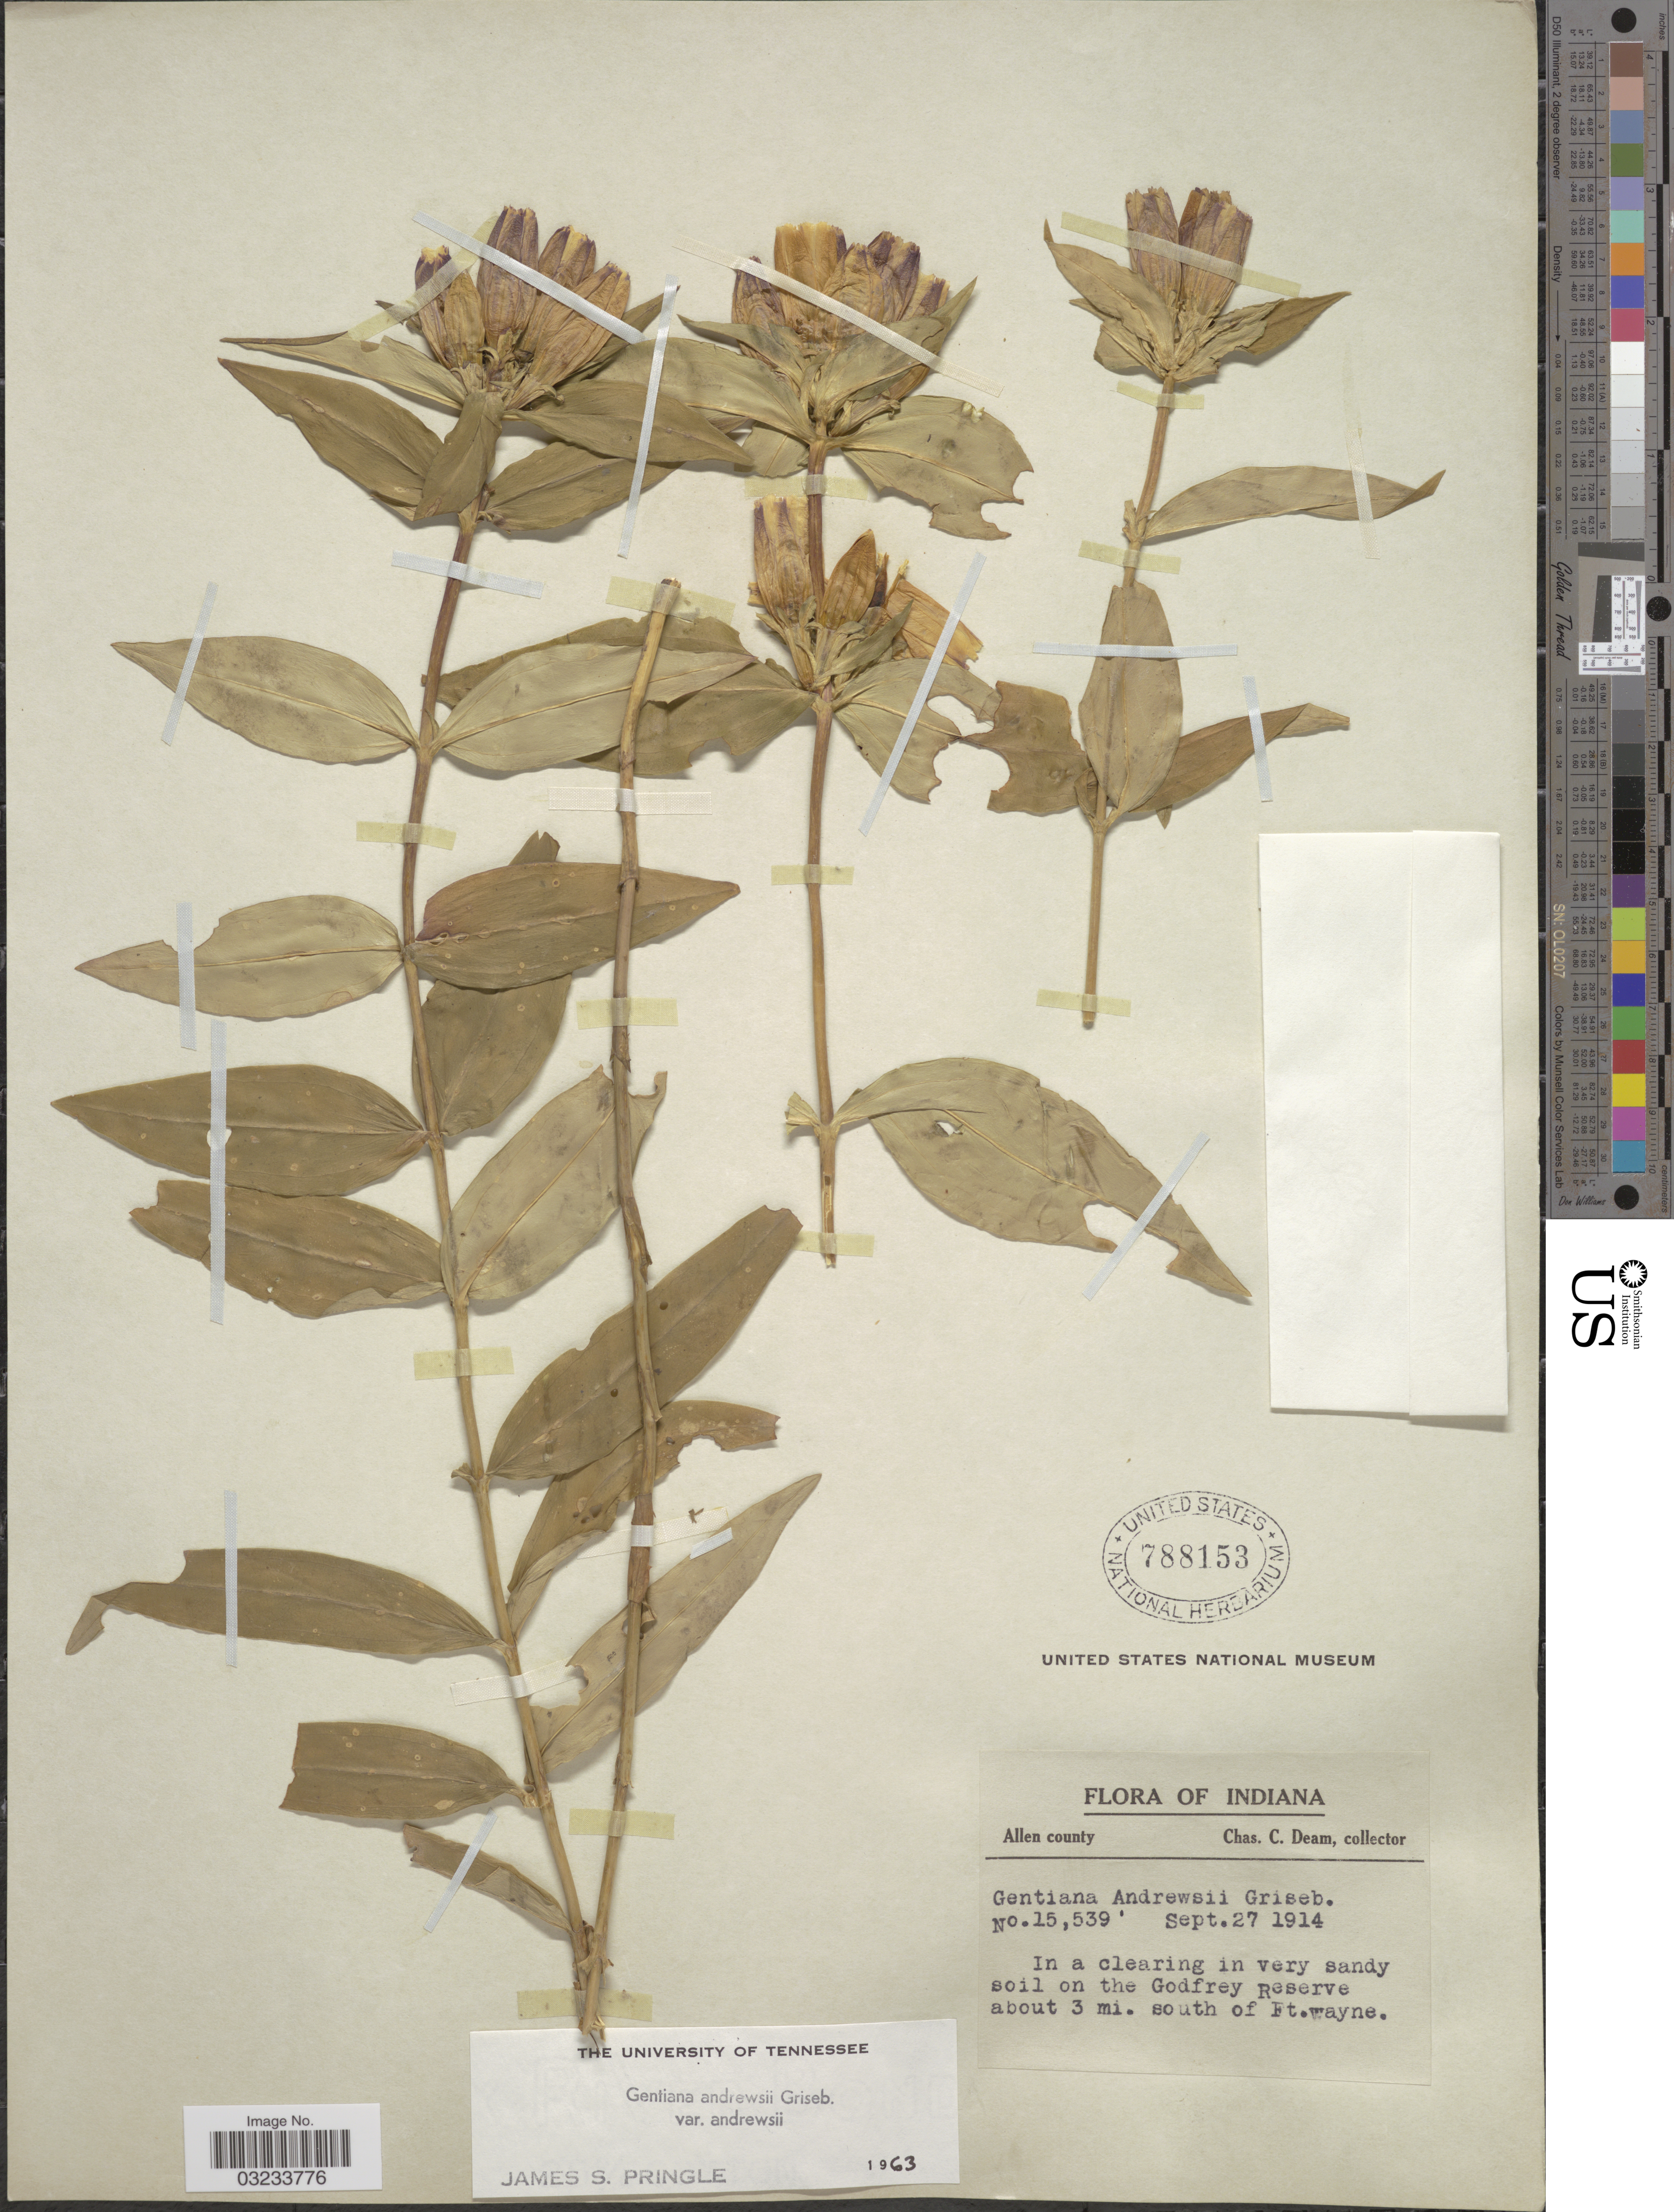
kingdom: Plantae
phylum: Tracheophyta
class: Magnoliopsida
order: Gentianales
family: Gentianaceae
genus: Gentiana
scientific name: Gentiana andrewsii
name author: Griseb.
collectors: C. C. Deam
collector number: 15539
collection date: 1914-09-27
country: United States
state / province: Indiana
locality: Allen county. In a clearing in very sandy soil on the Godfrey Reserve about 3 mi. south of Ft. wayne.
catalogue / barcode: US 788153